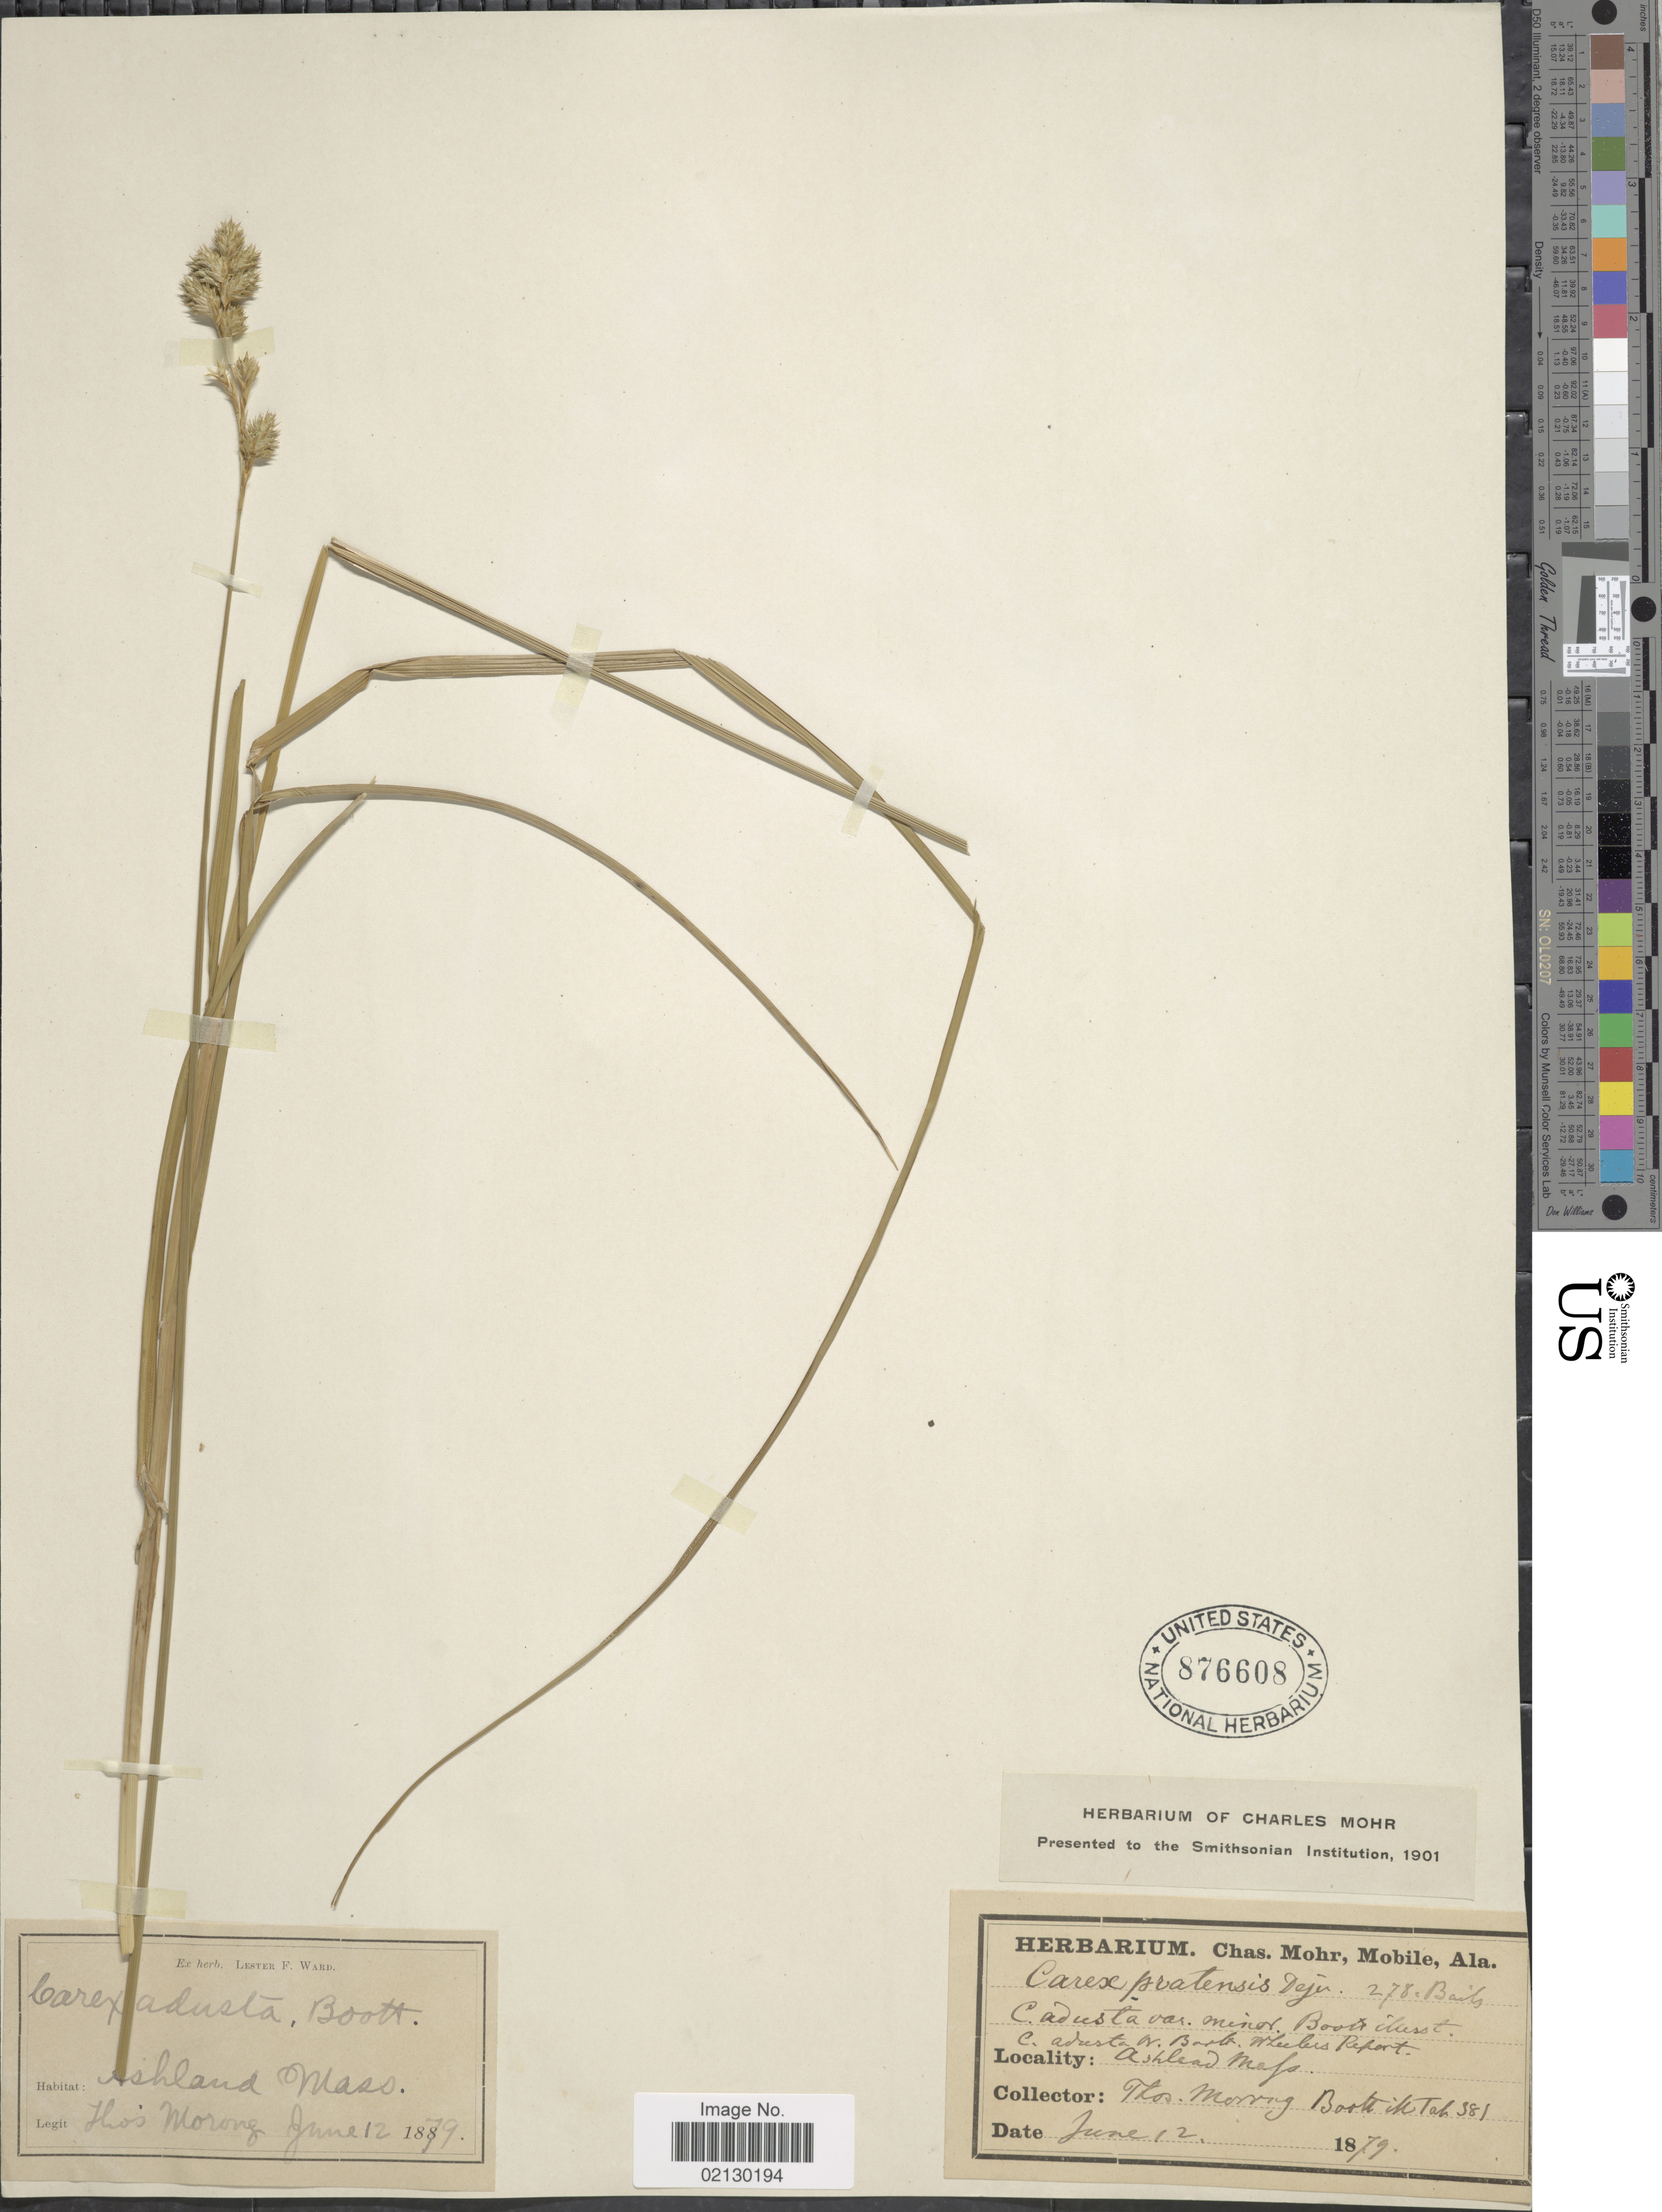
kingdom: Plantae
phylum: Tracheophyta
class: Liliopsida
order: Poales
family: Cyperaceae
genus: Carex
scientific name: Carex adusta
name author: Boott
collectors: ex herb. T. Morong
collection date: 1879-06-12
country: United States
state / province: Massachusetts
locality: Ashland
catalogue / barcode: US 876608